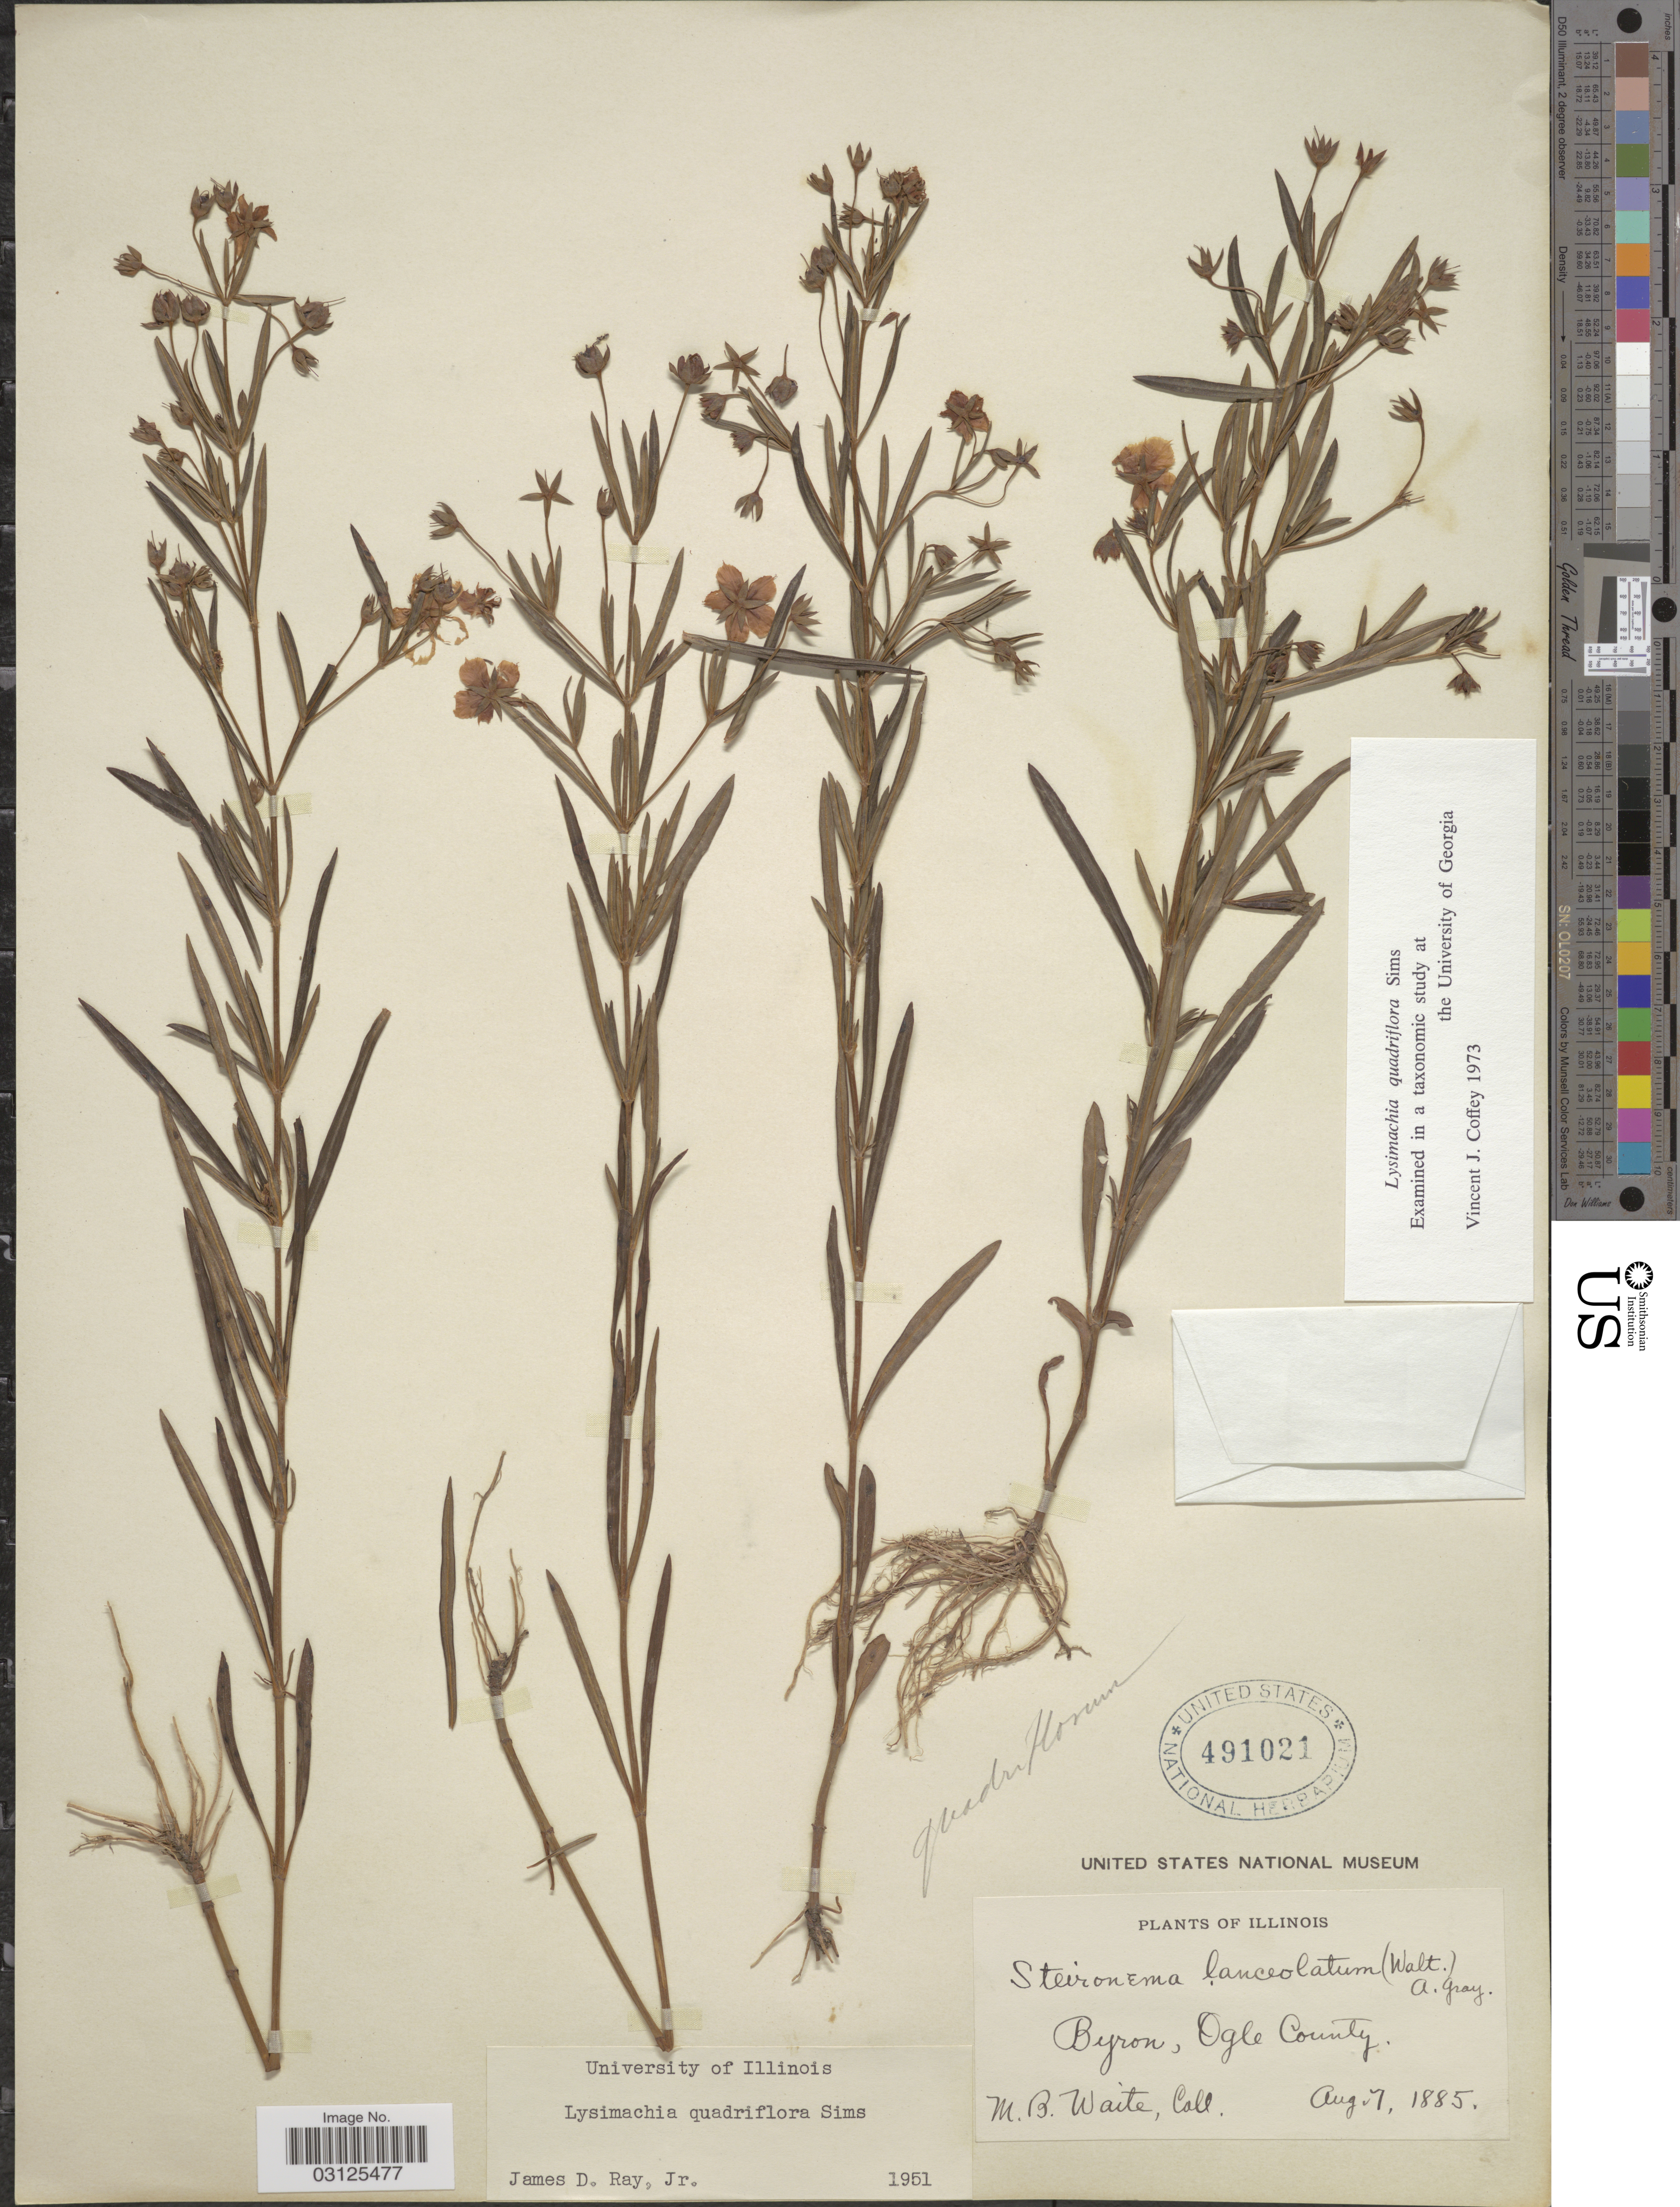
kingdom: Plantae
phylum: Tracheophyta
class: Magnoliopsida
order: Ericales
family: Primulaceae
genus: Steironema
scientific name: Steironema quadriflorum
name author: (Sims) Hitchc.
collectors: M. B. Waite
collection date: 1885-08-07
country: United States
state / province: Illinois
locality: Byron, Ogle County.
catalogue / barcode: US 491021